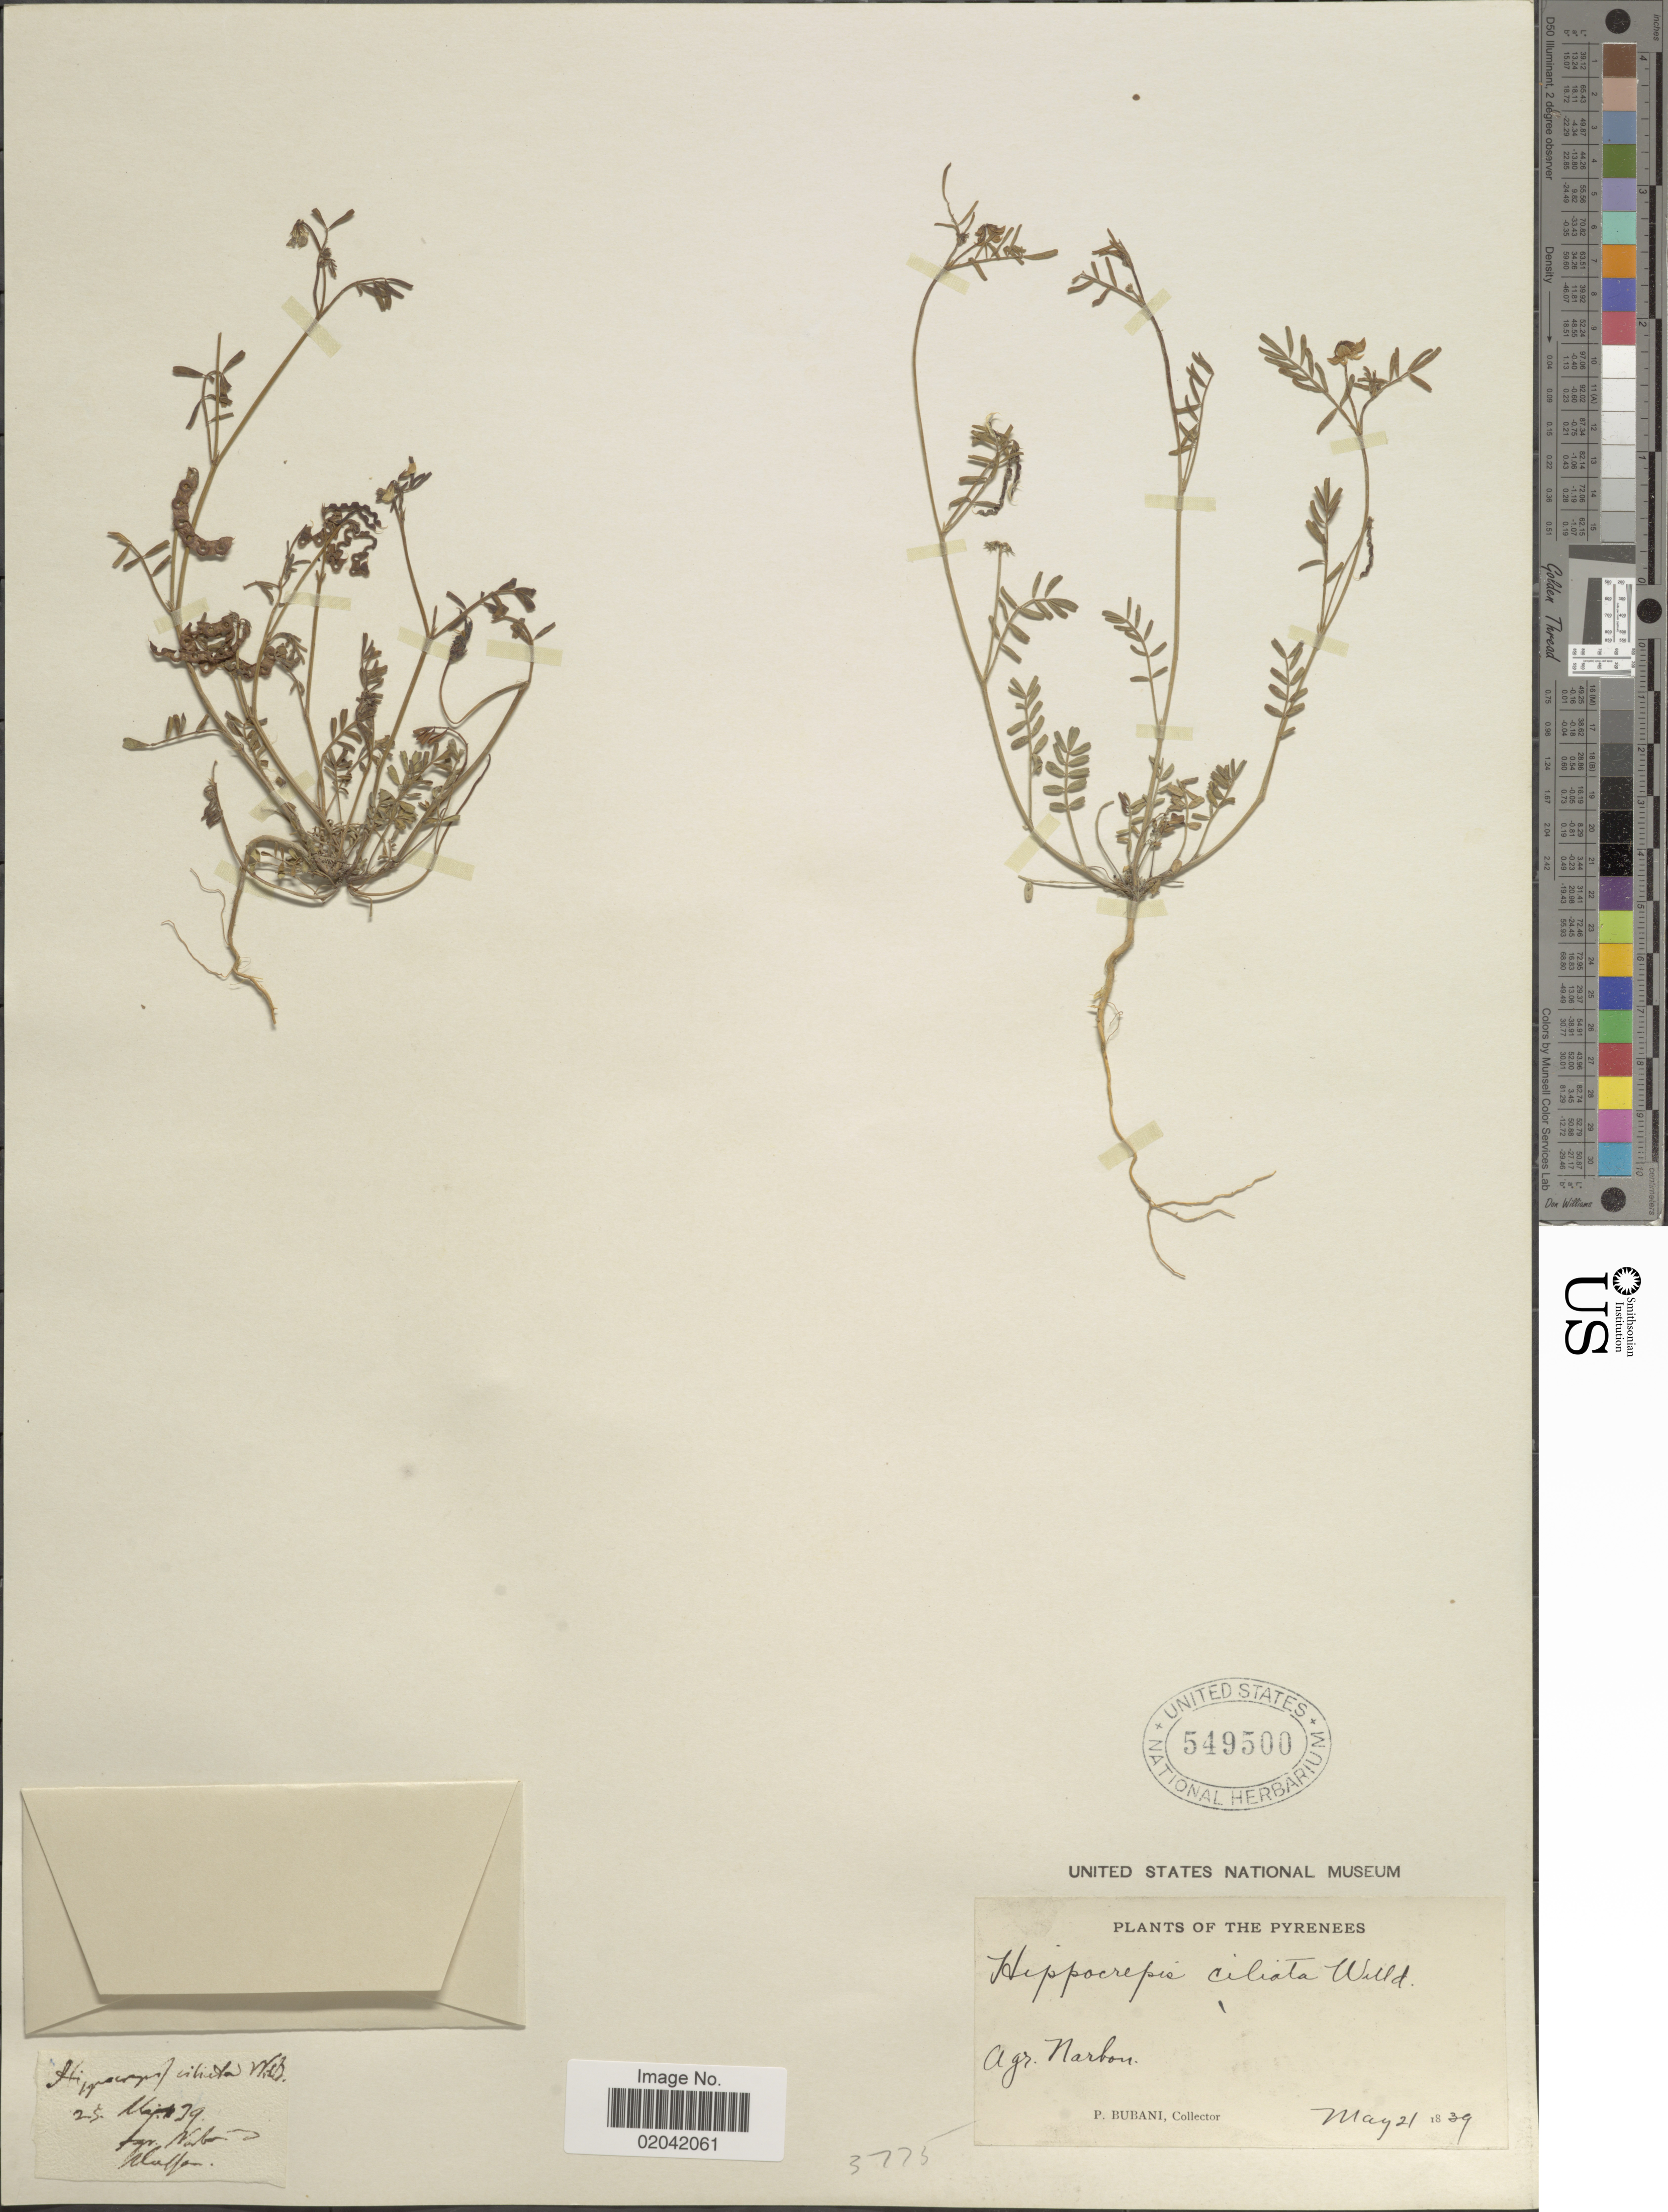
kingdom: Plantae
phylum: Tracheophyta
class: Magnoliopsida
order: Fabales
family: Fabaceae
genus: Hippocrepis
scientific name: Hippocrepis ciliata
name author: Willd.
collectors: P. Bubani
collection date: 1839-05-21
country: France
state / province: Occitanie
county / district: Aude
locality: The Pyrenees, Agr. Narbon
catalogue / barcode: US 549500